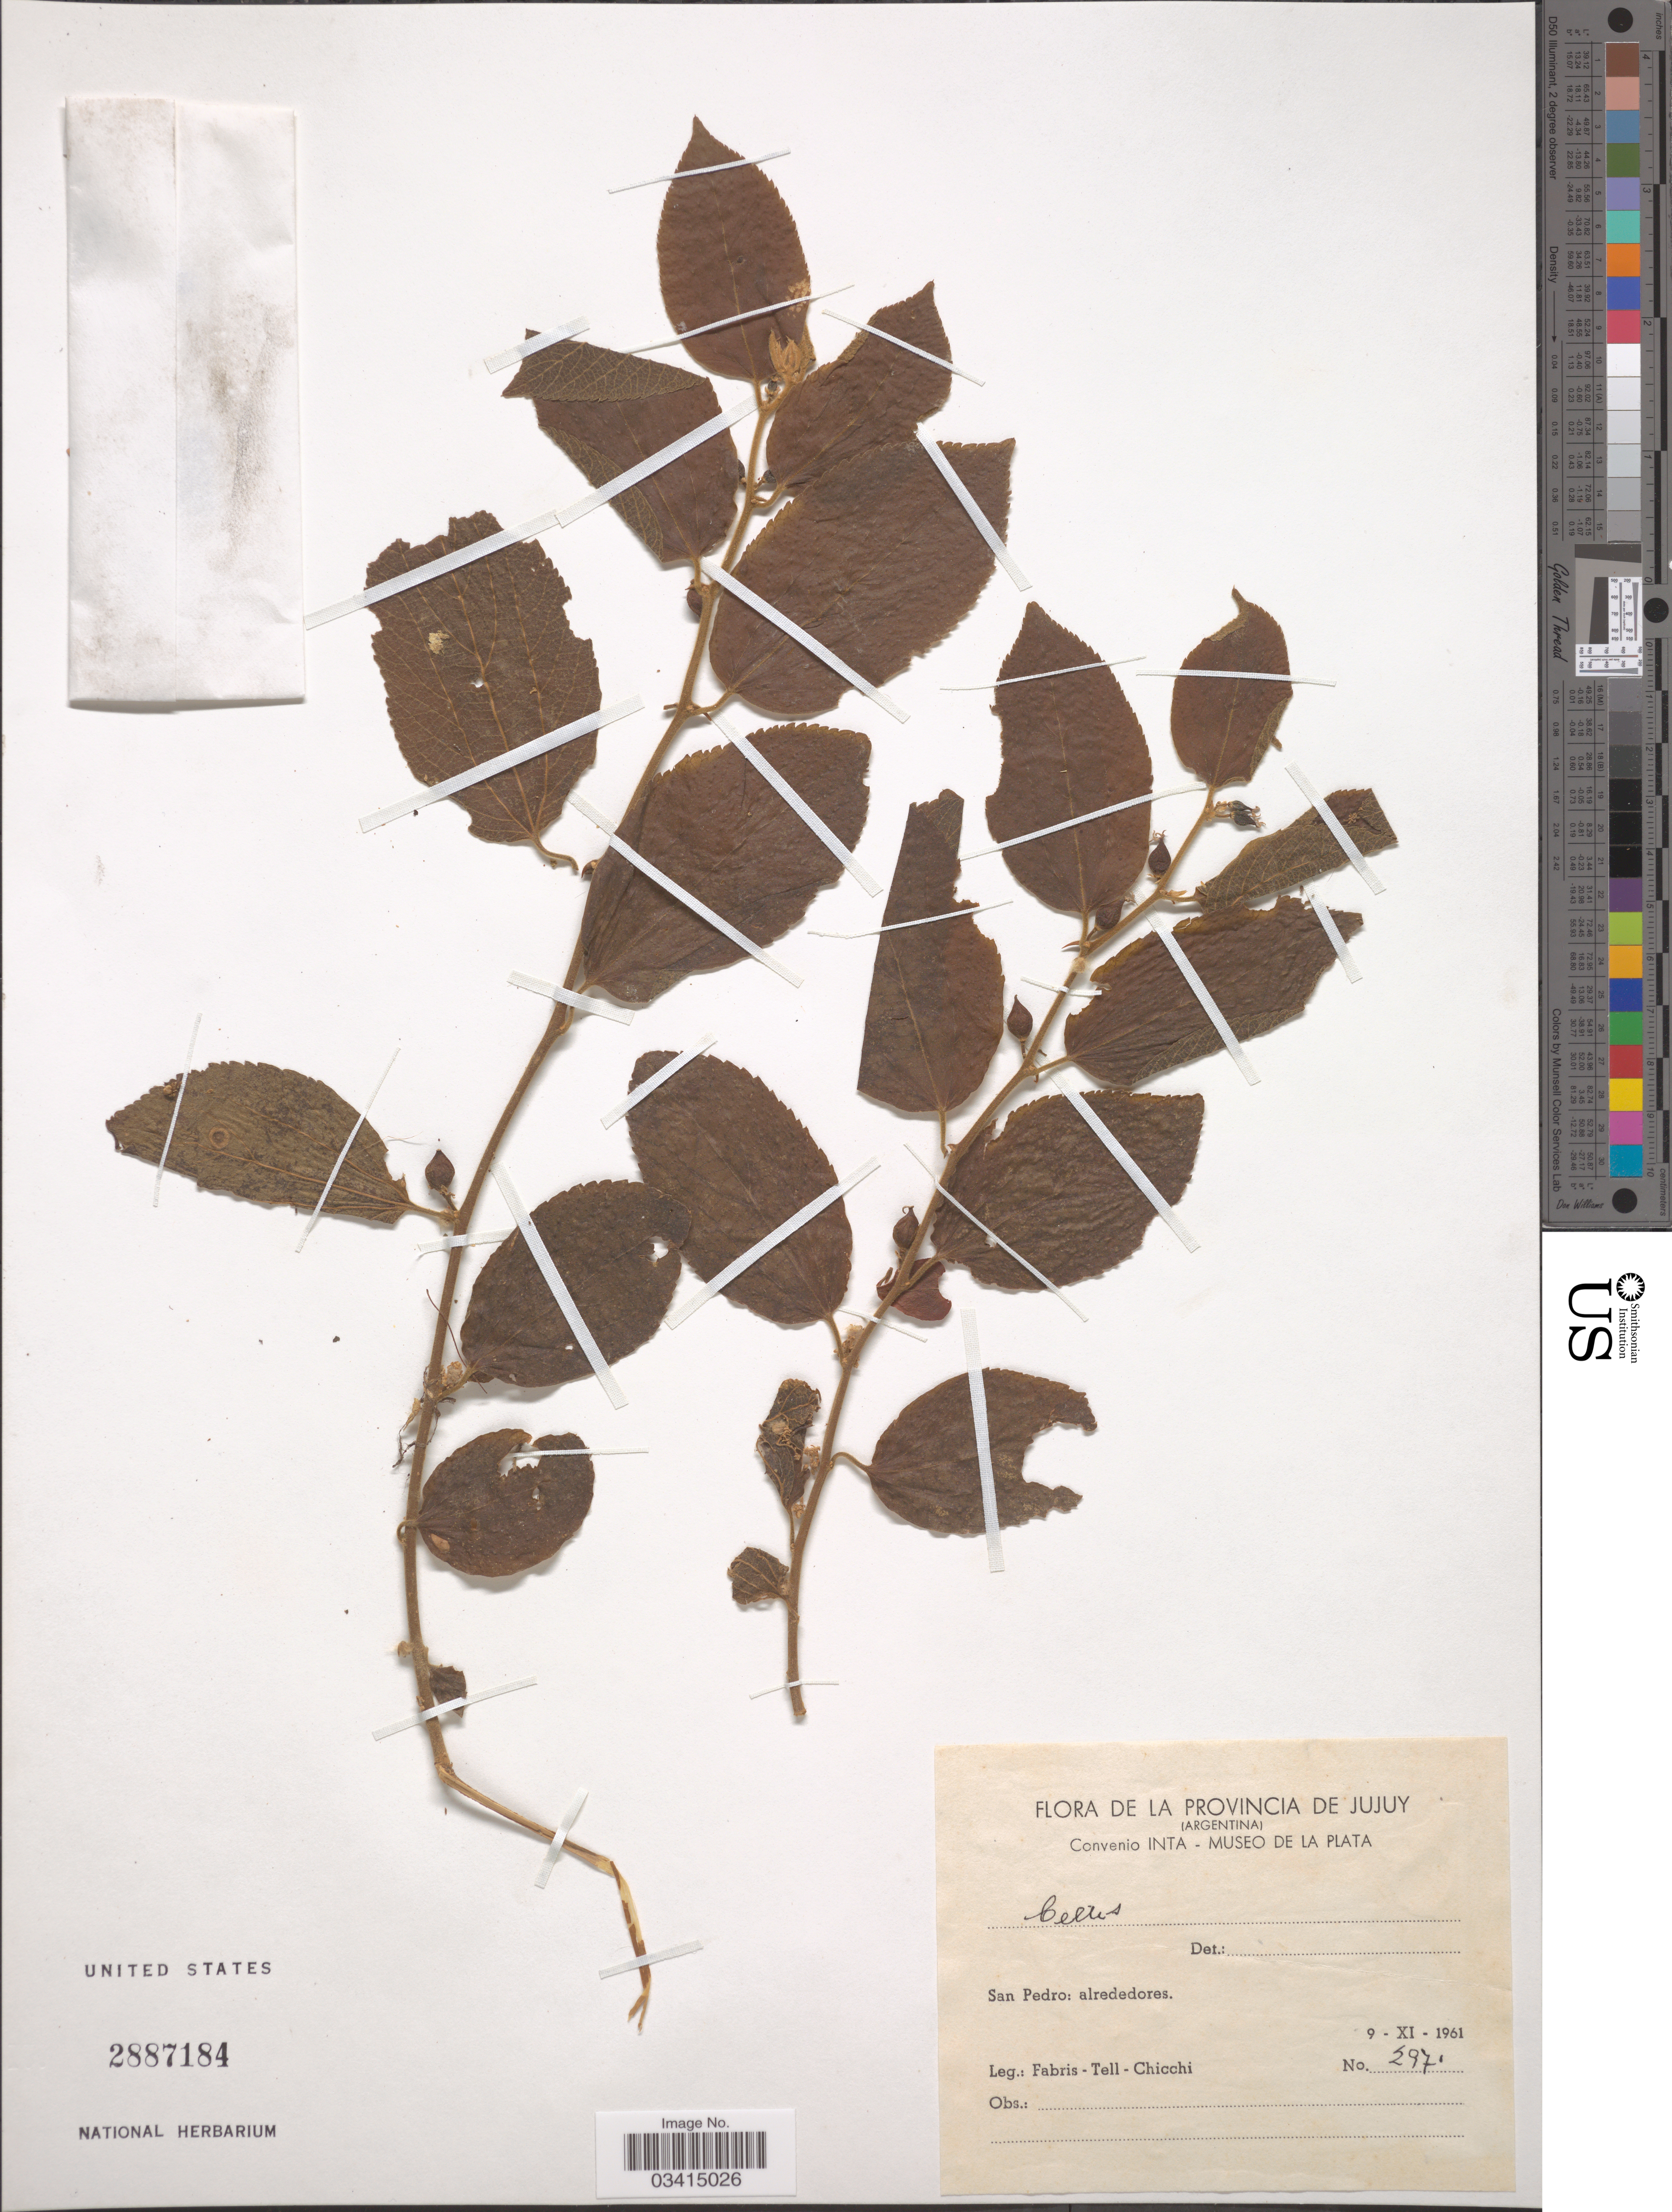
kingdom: Plantae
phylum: Tracheophyta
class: Magnoliopsida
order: Rosales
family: Cannabaceae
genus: Celtis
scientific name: Celtis sp.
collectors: Fabris, -. Tell & Chicchi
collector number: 2971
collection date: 1961-11-09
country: Argentina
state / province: Jujuy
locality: San Pedro: alrededores.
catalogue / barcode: US 2887184